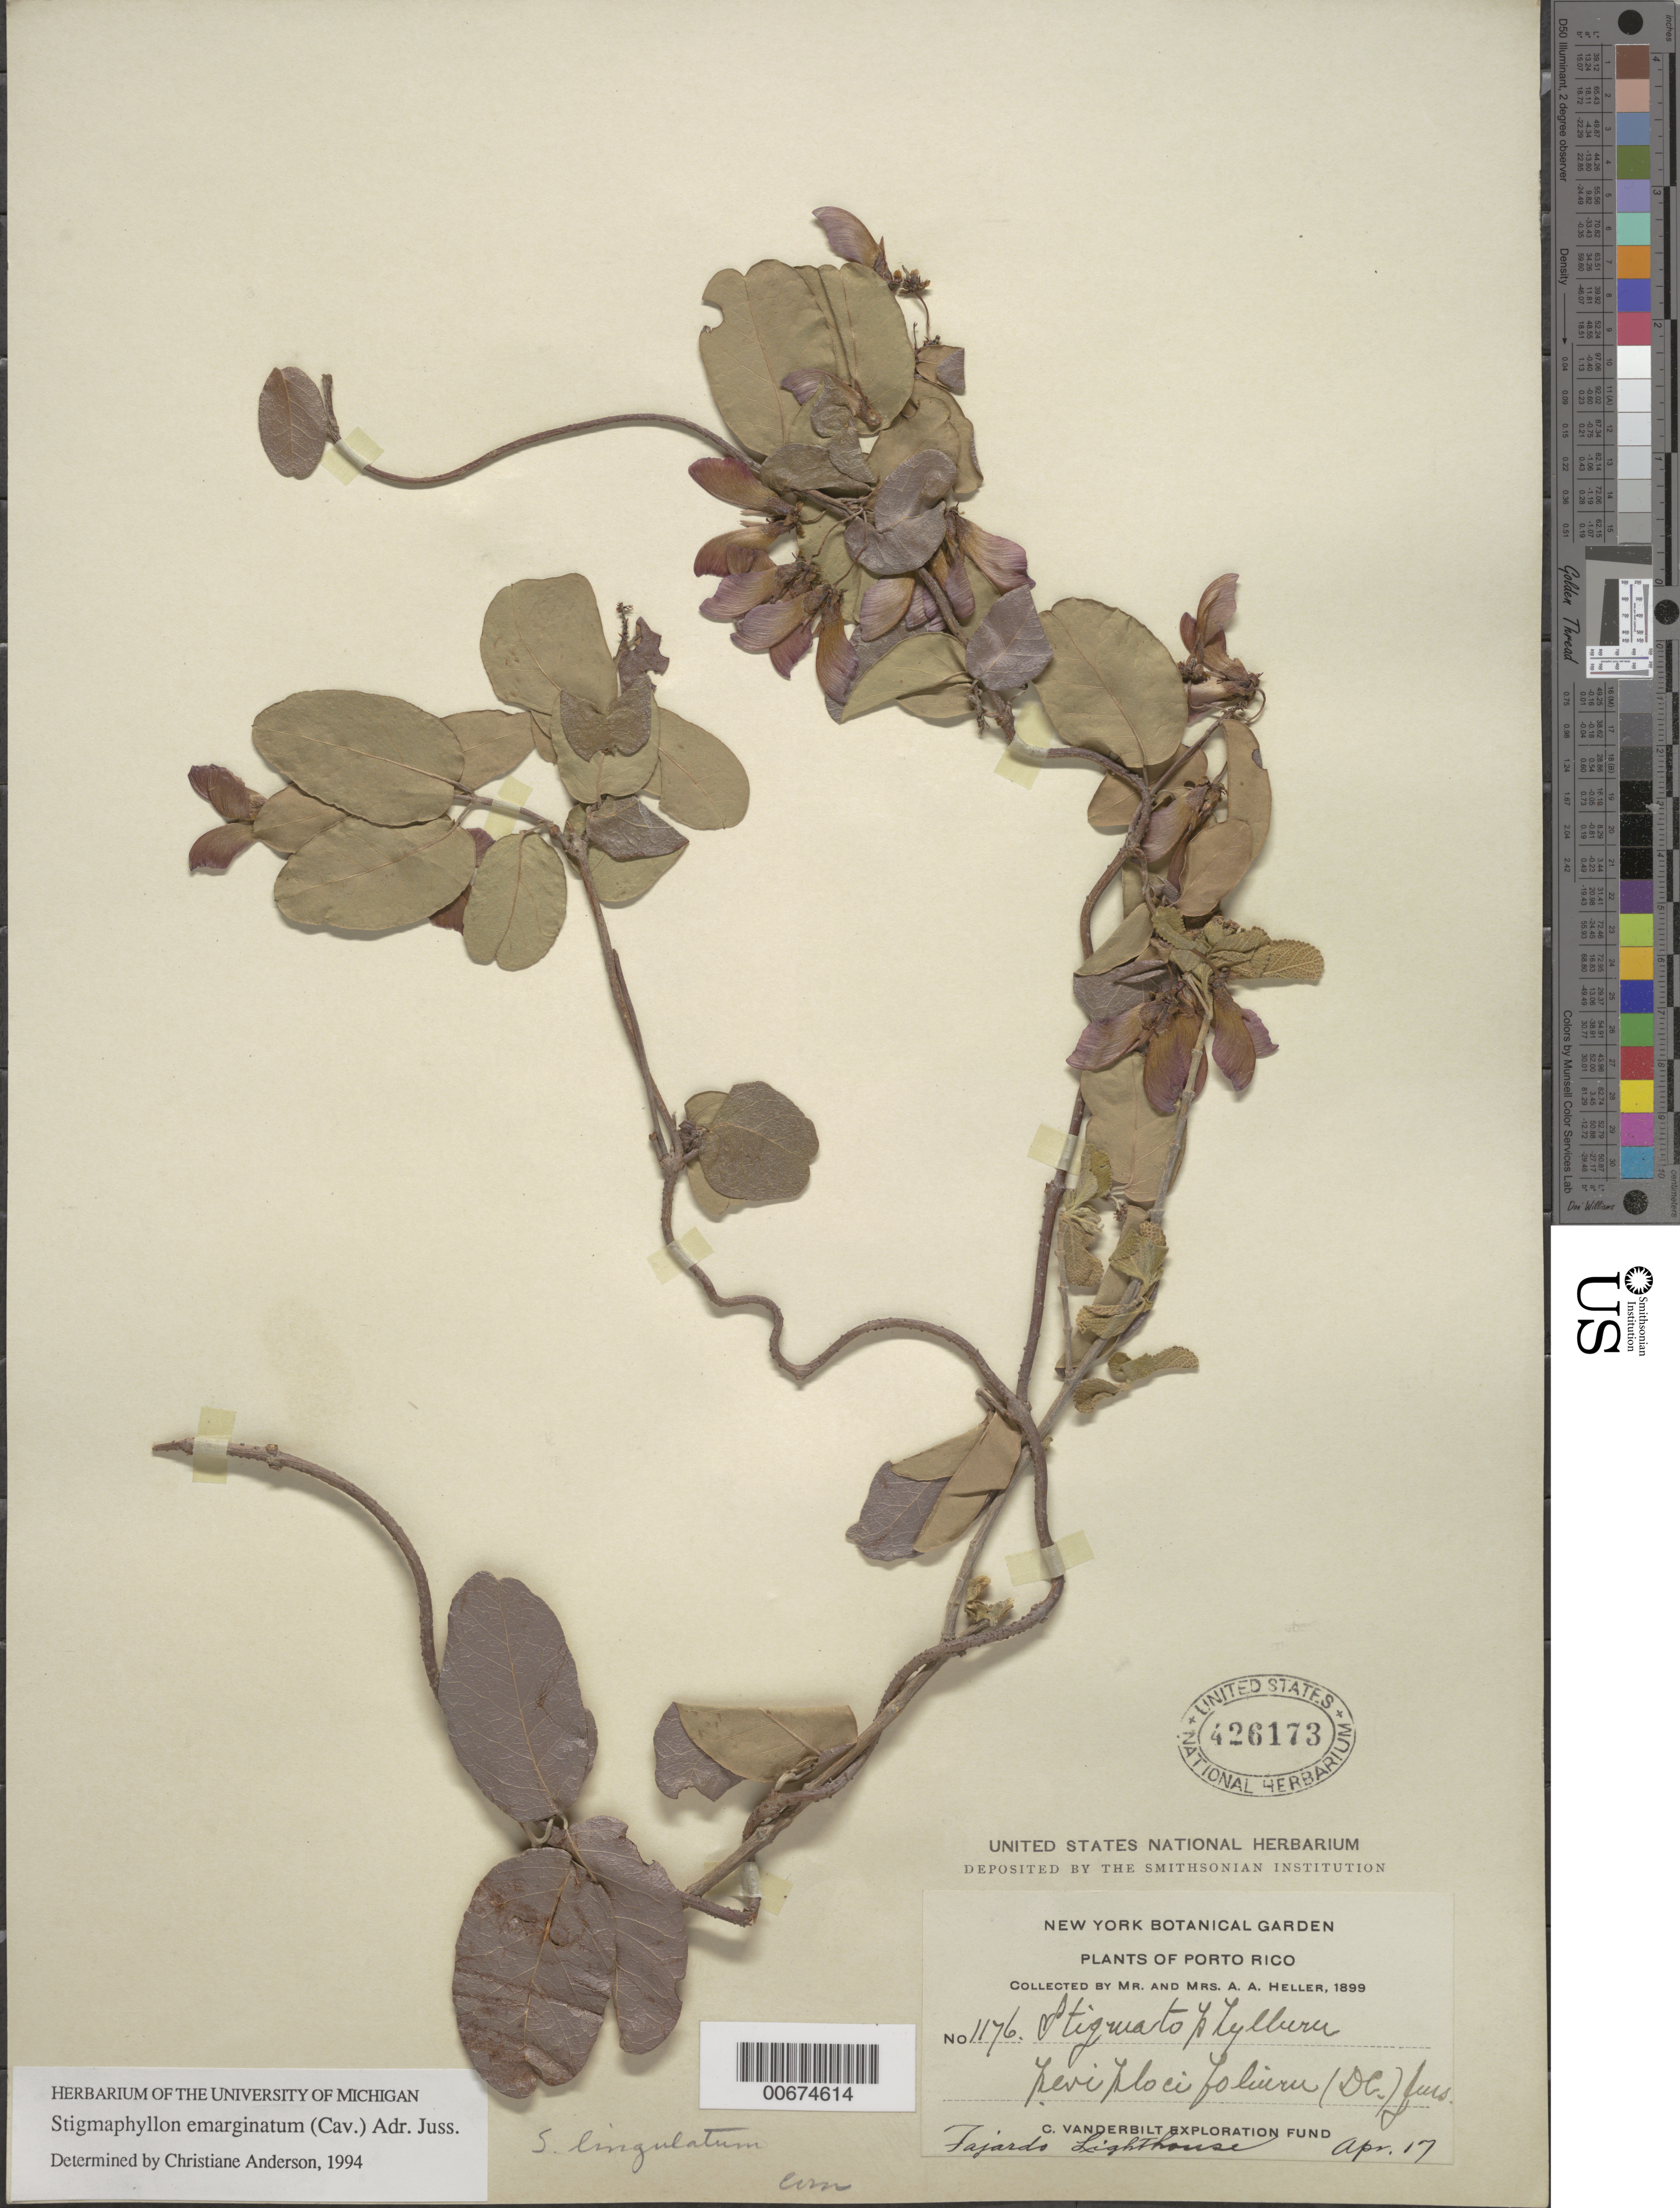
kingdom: Plantae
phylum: Tracheophyta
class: Magnoliopsida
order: Malpighiales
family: Malpighiaceae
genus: Stigmaphyllon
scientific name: Stigmaphyllon emarginatum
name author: (Cav.) A. Juss.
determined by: Anderson, C.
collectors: A. A. Heller & E. G. Heller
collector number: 1176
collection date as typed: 17 Apr 1899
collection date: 1899-04-17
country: Puerto Rico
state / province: Humacao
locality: Fajardo Lighthouse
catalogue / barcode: US 426173